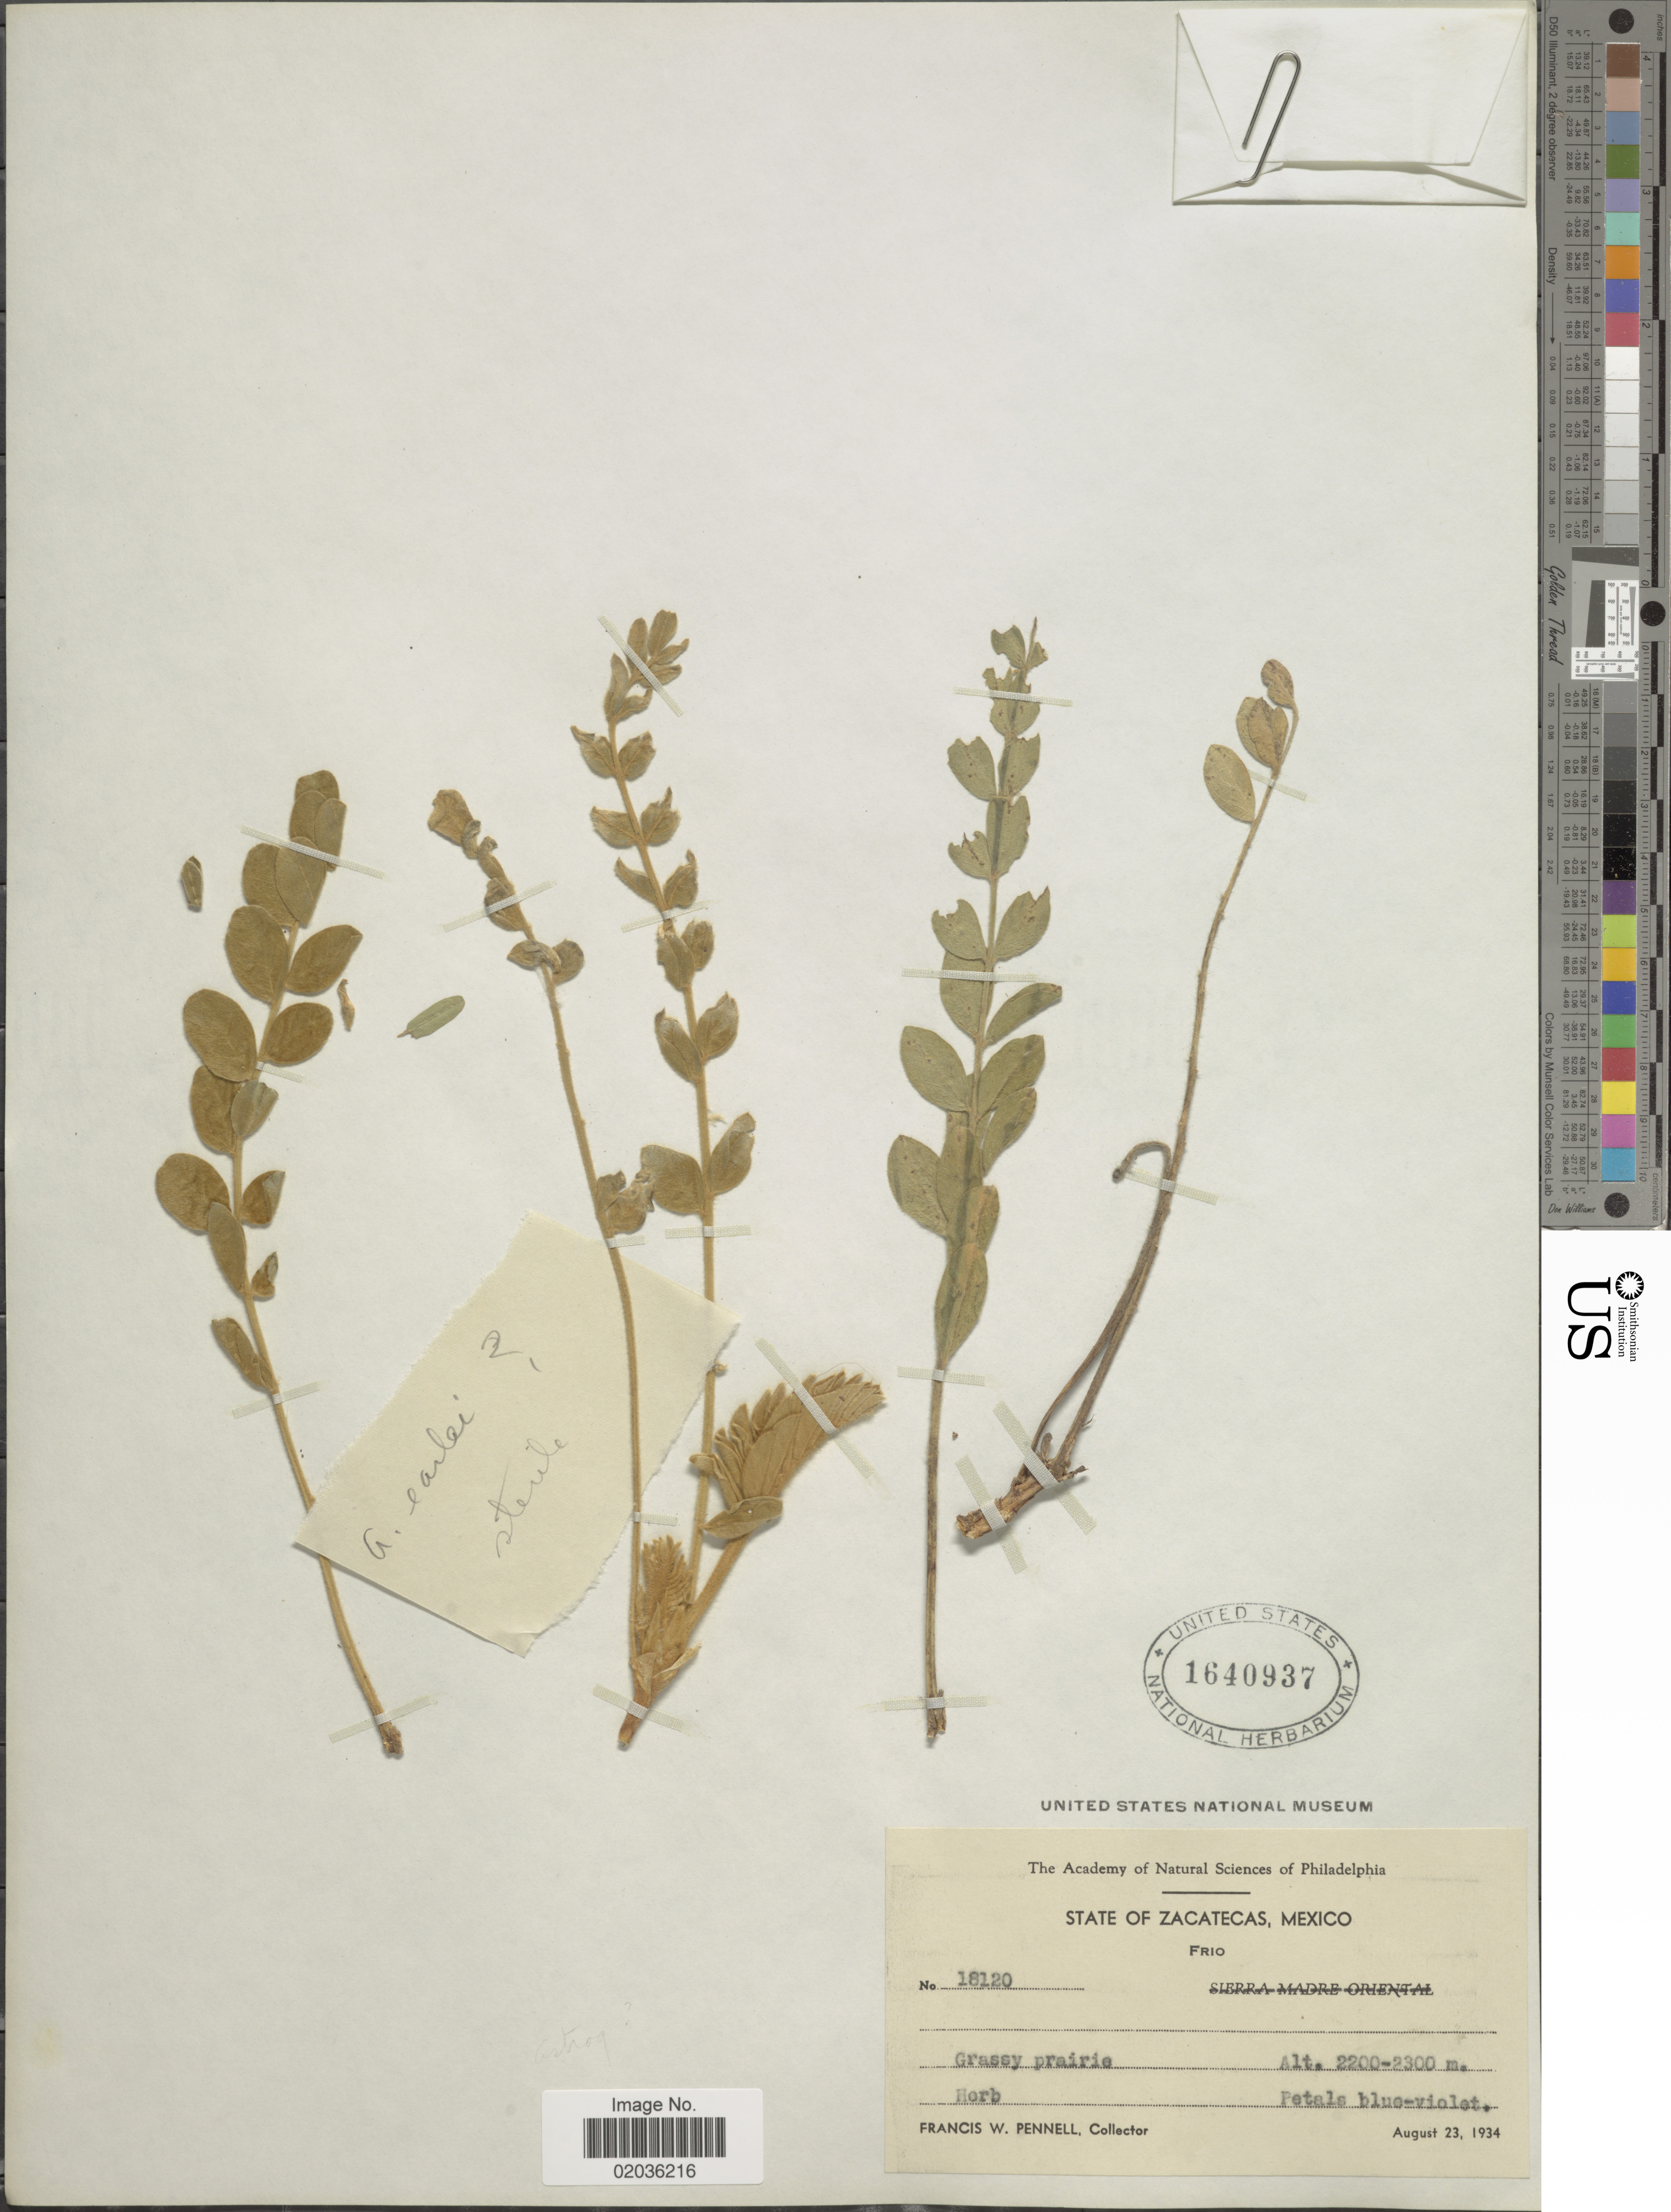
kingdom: Plantae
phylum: Tracheophyta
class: Magnoliopsida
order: Fabales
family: Fabaceae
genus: Astragalus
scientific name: Astragalus mollissimus var. irolanus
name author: (M.E. Jones) Barneby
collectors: F. W. Pennell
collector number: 18120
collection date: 1934-08-23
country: Mexico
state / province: Zacatecas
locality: Frio, Grassy prairie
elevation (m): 2200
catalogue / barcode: US 1640937